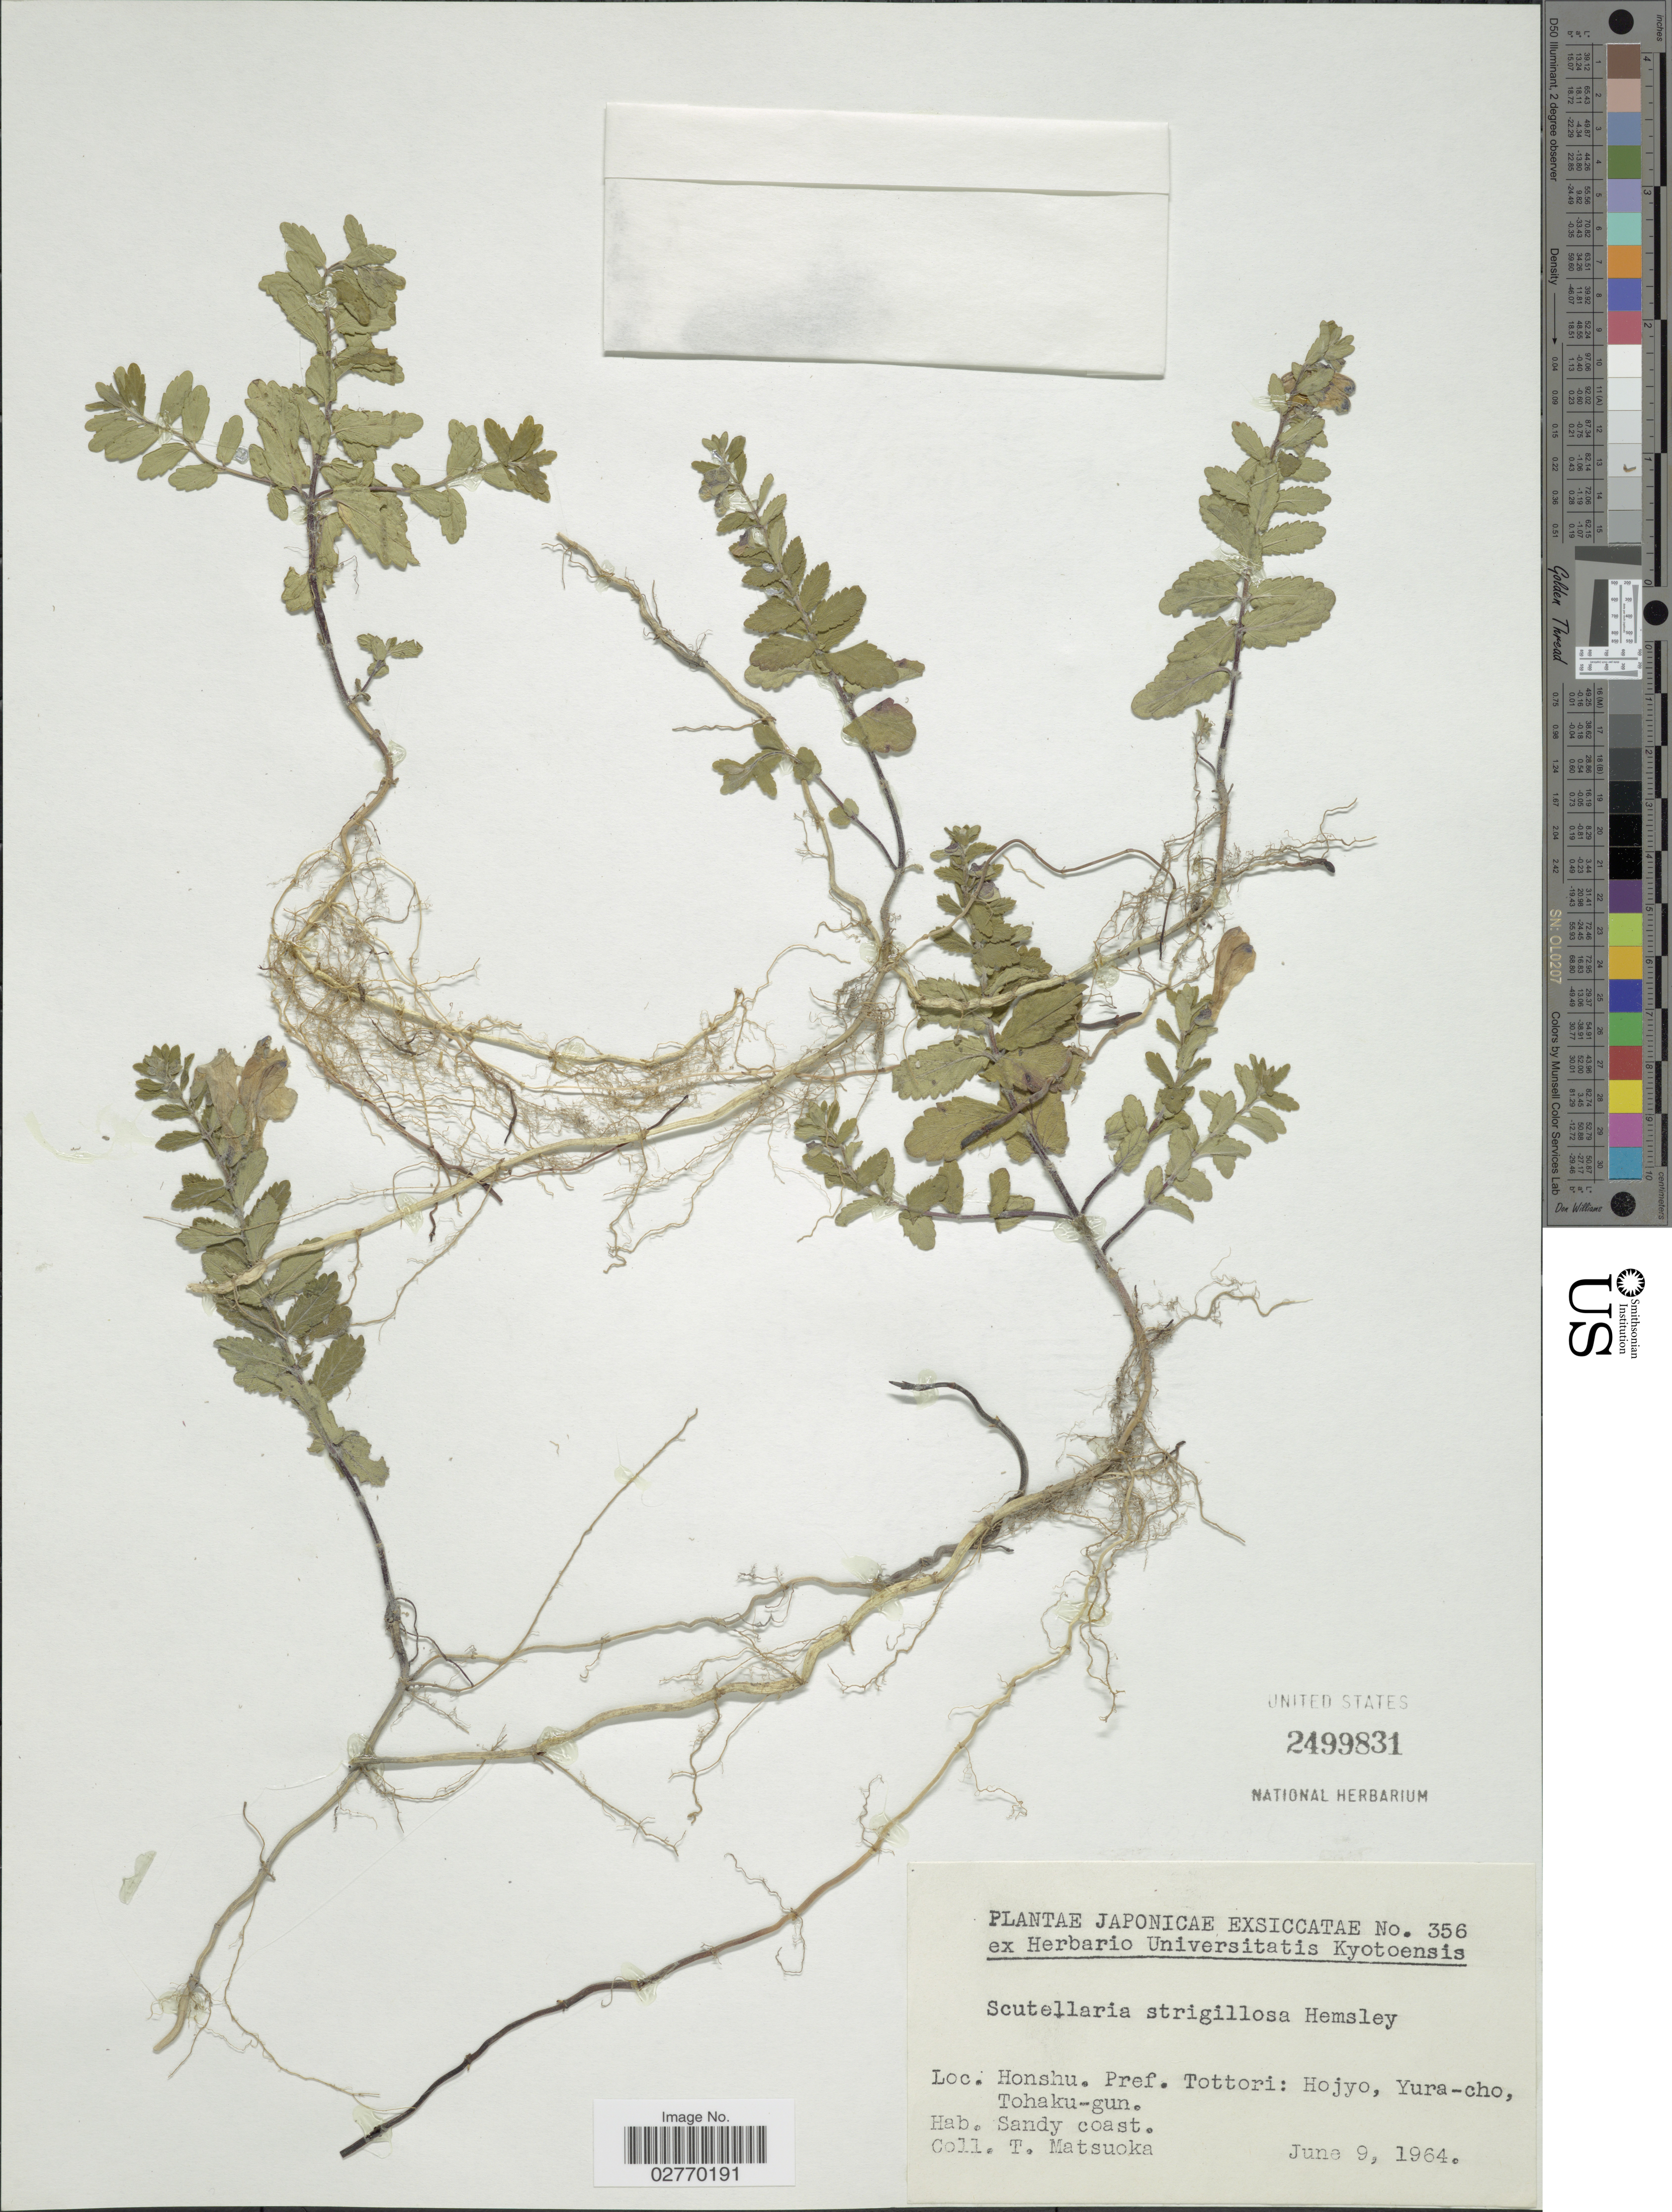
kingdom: Plantae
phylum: Tracheophyta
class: Magnoliopsida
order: Lamiales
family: Lamiaceae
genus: Scutellaria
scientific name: Scutellaria strigillosa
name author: Hemsl.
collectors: T. Matsuoka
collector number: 356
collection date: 1964-06-09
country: Japan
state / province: Tottori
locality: Honshu. Pref. Tottori: Hojyo, Yura-cho, Tohaku-gun.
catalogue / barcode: US 2499831